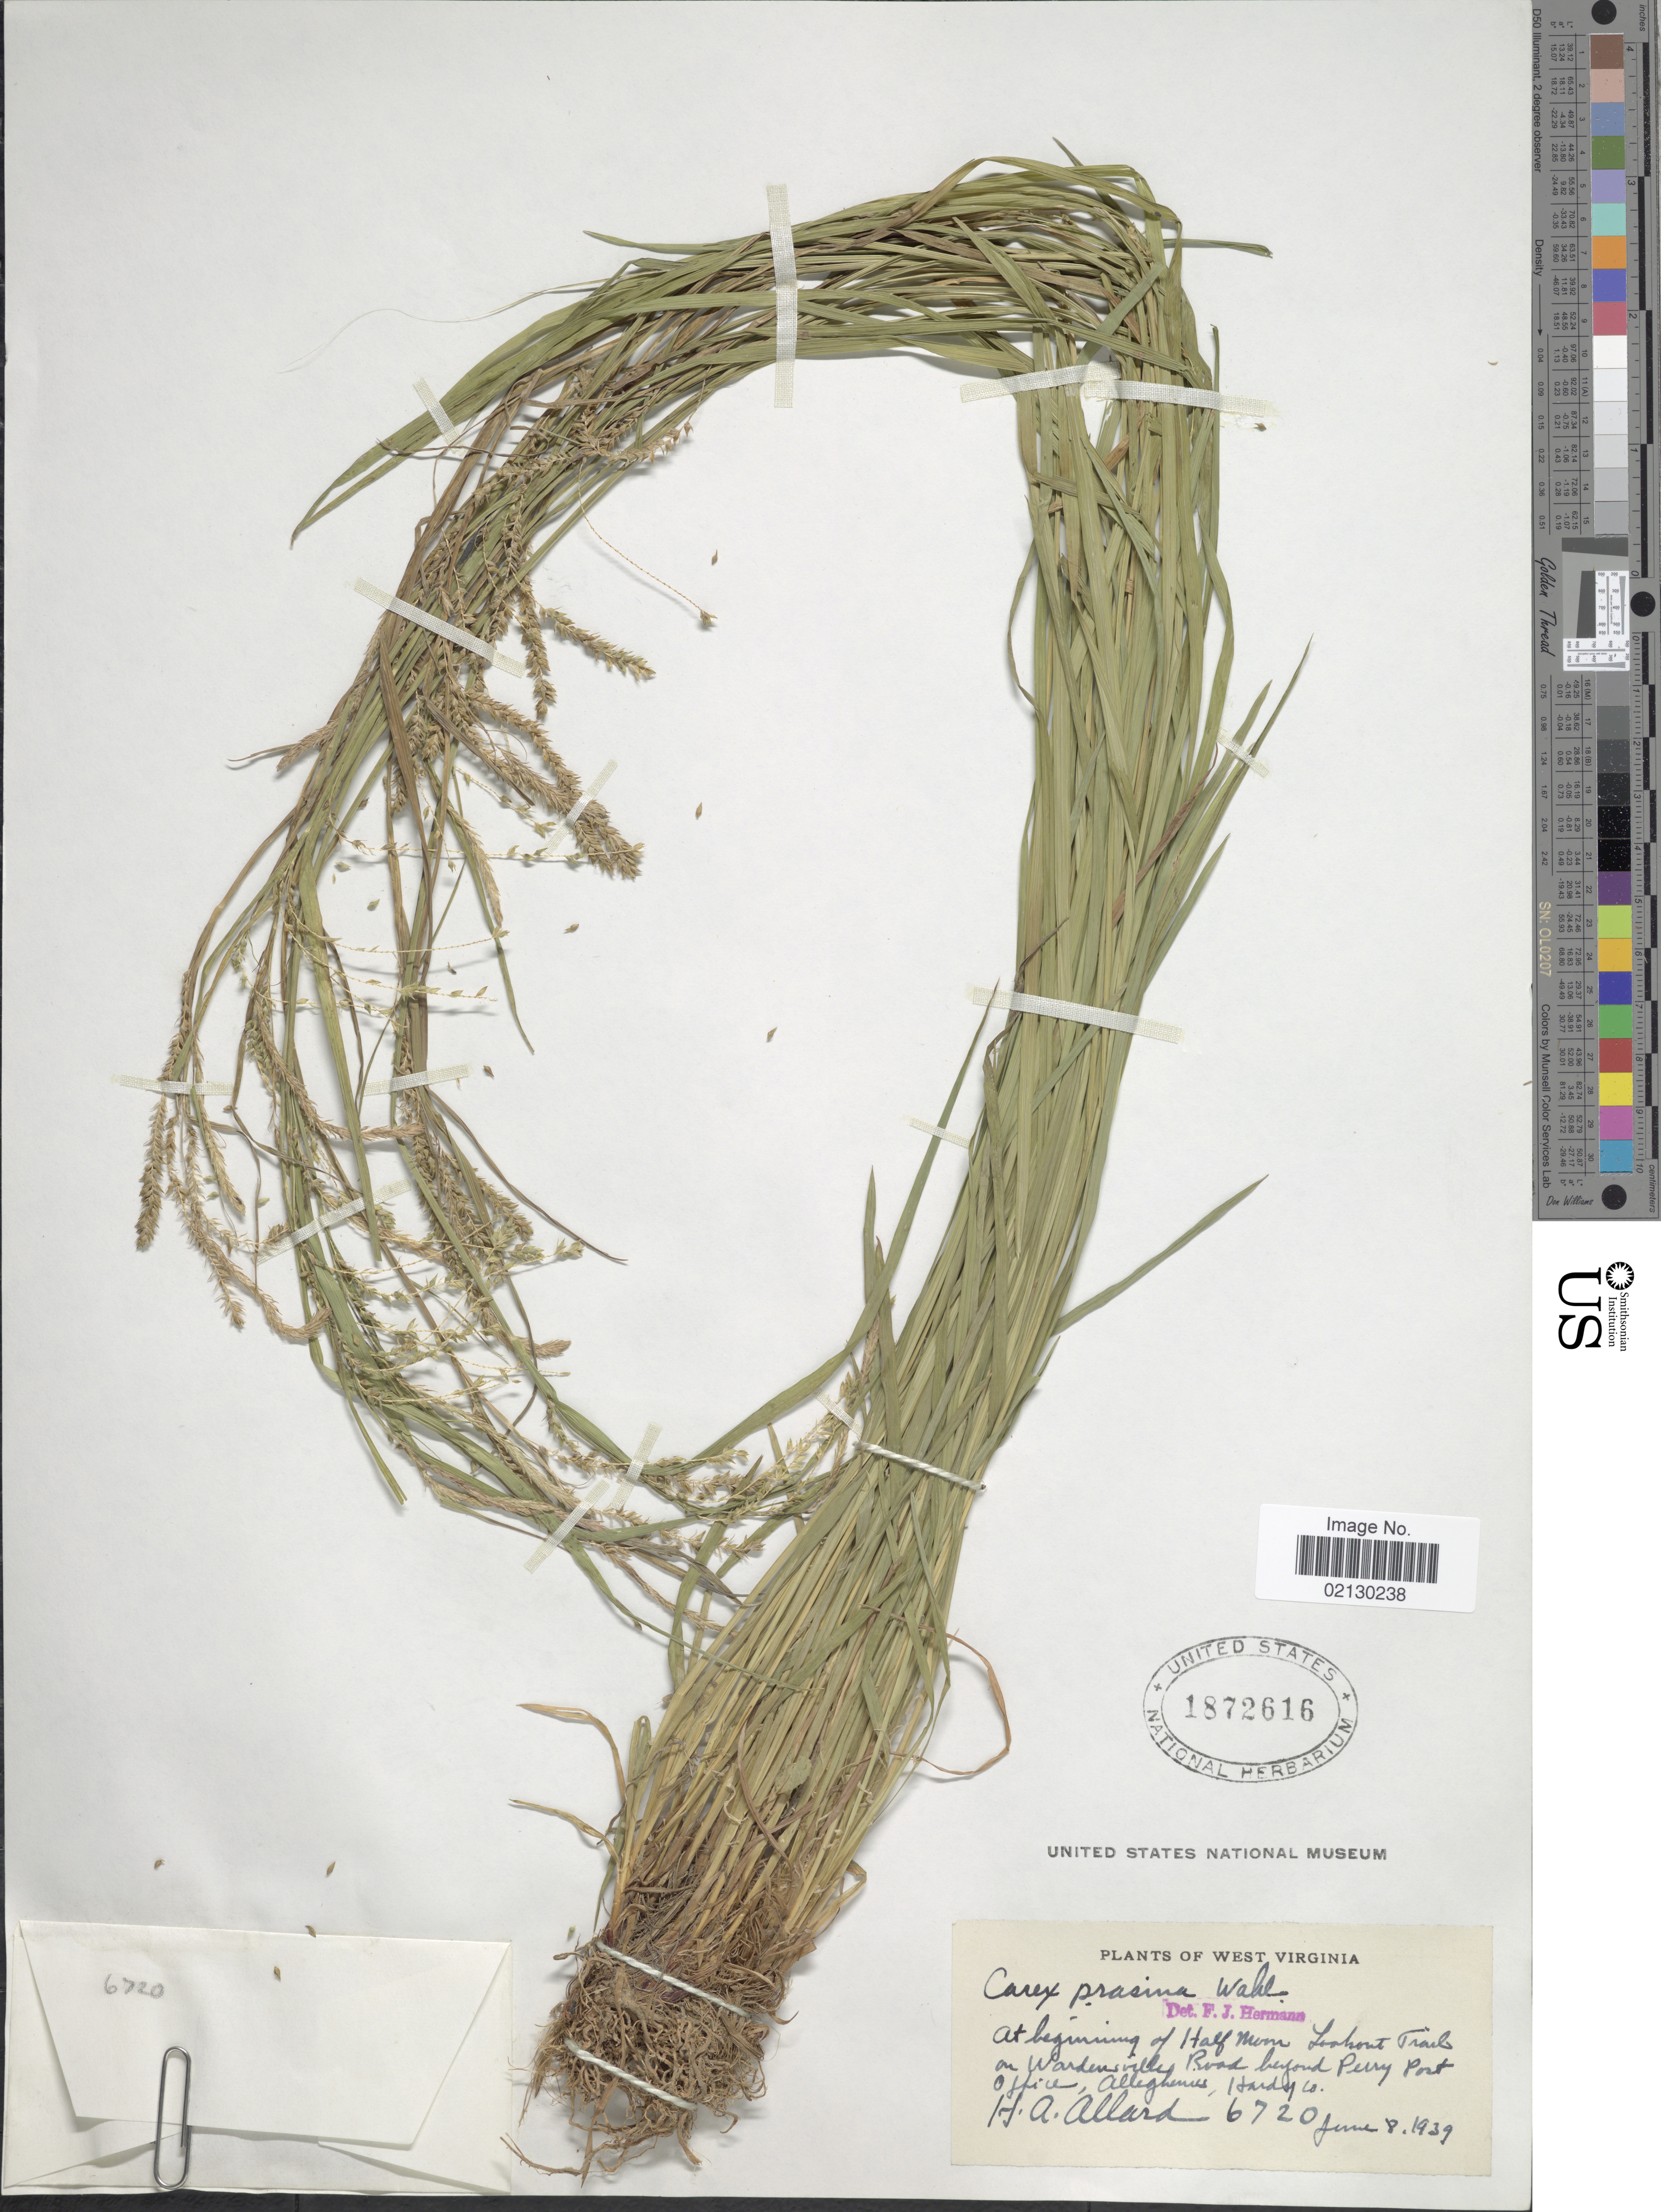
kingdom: Plantae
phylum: Tracheophyta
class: Liliopsida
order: Poales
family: Cyperaceae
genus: Carex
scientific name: Carex prasina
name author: Wahlenb.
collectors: H. A. Allard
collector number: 6720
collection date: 1939-06-08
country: United States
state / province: West Virginia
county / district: Hardy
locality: At beginning of Half Moon Lookout Trails on wardensville Road beyond Perry Port Office, Alleghenies, hardy Co.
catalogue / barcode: US 1872616